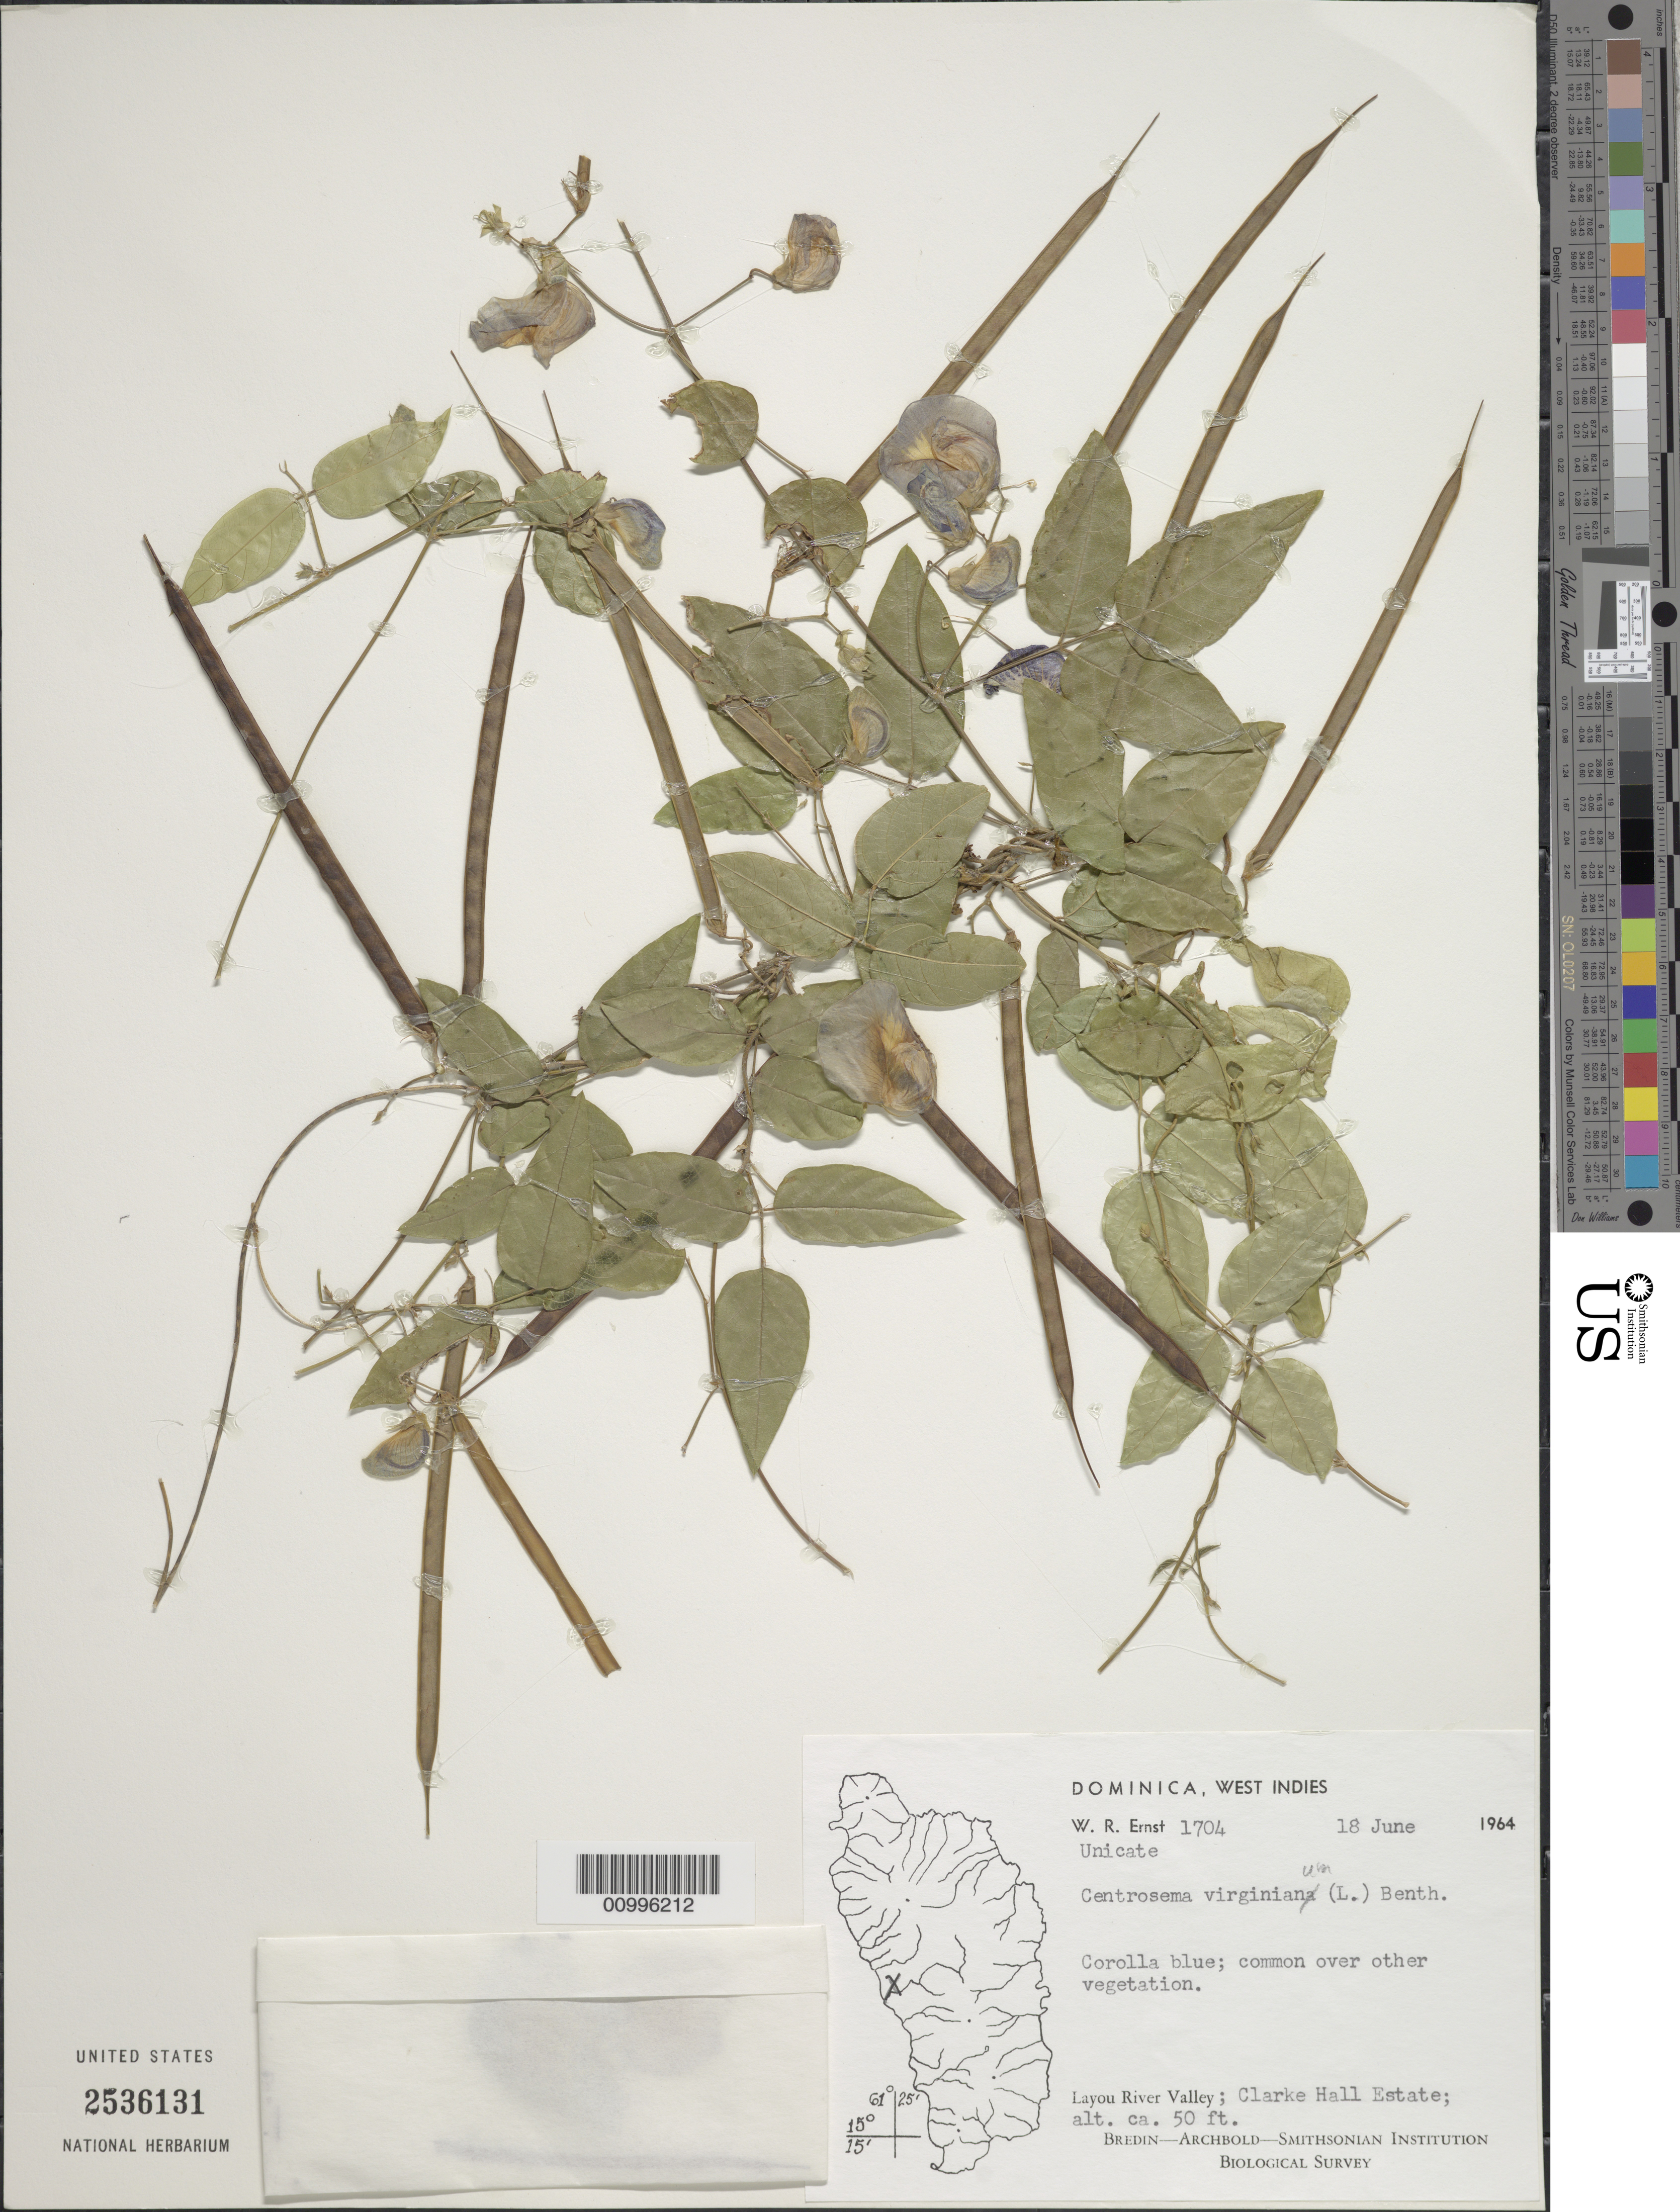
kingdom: Plantae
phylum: Tracheophyta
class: Magnoliopsida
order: Fabales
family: Fabaceae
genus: Centrosema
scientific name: Centrosema virginianum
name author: (L.) Benth.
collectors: W. R. Ernst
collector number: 1704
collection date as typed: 18 Jun 1964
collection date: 1964-06-18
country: Dominica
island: Dominica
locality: Clarke Hill Estate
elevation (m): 15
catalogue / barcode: US 2536131